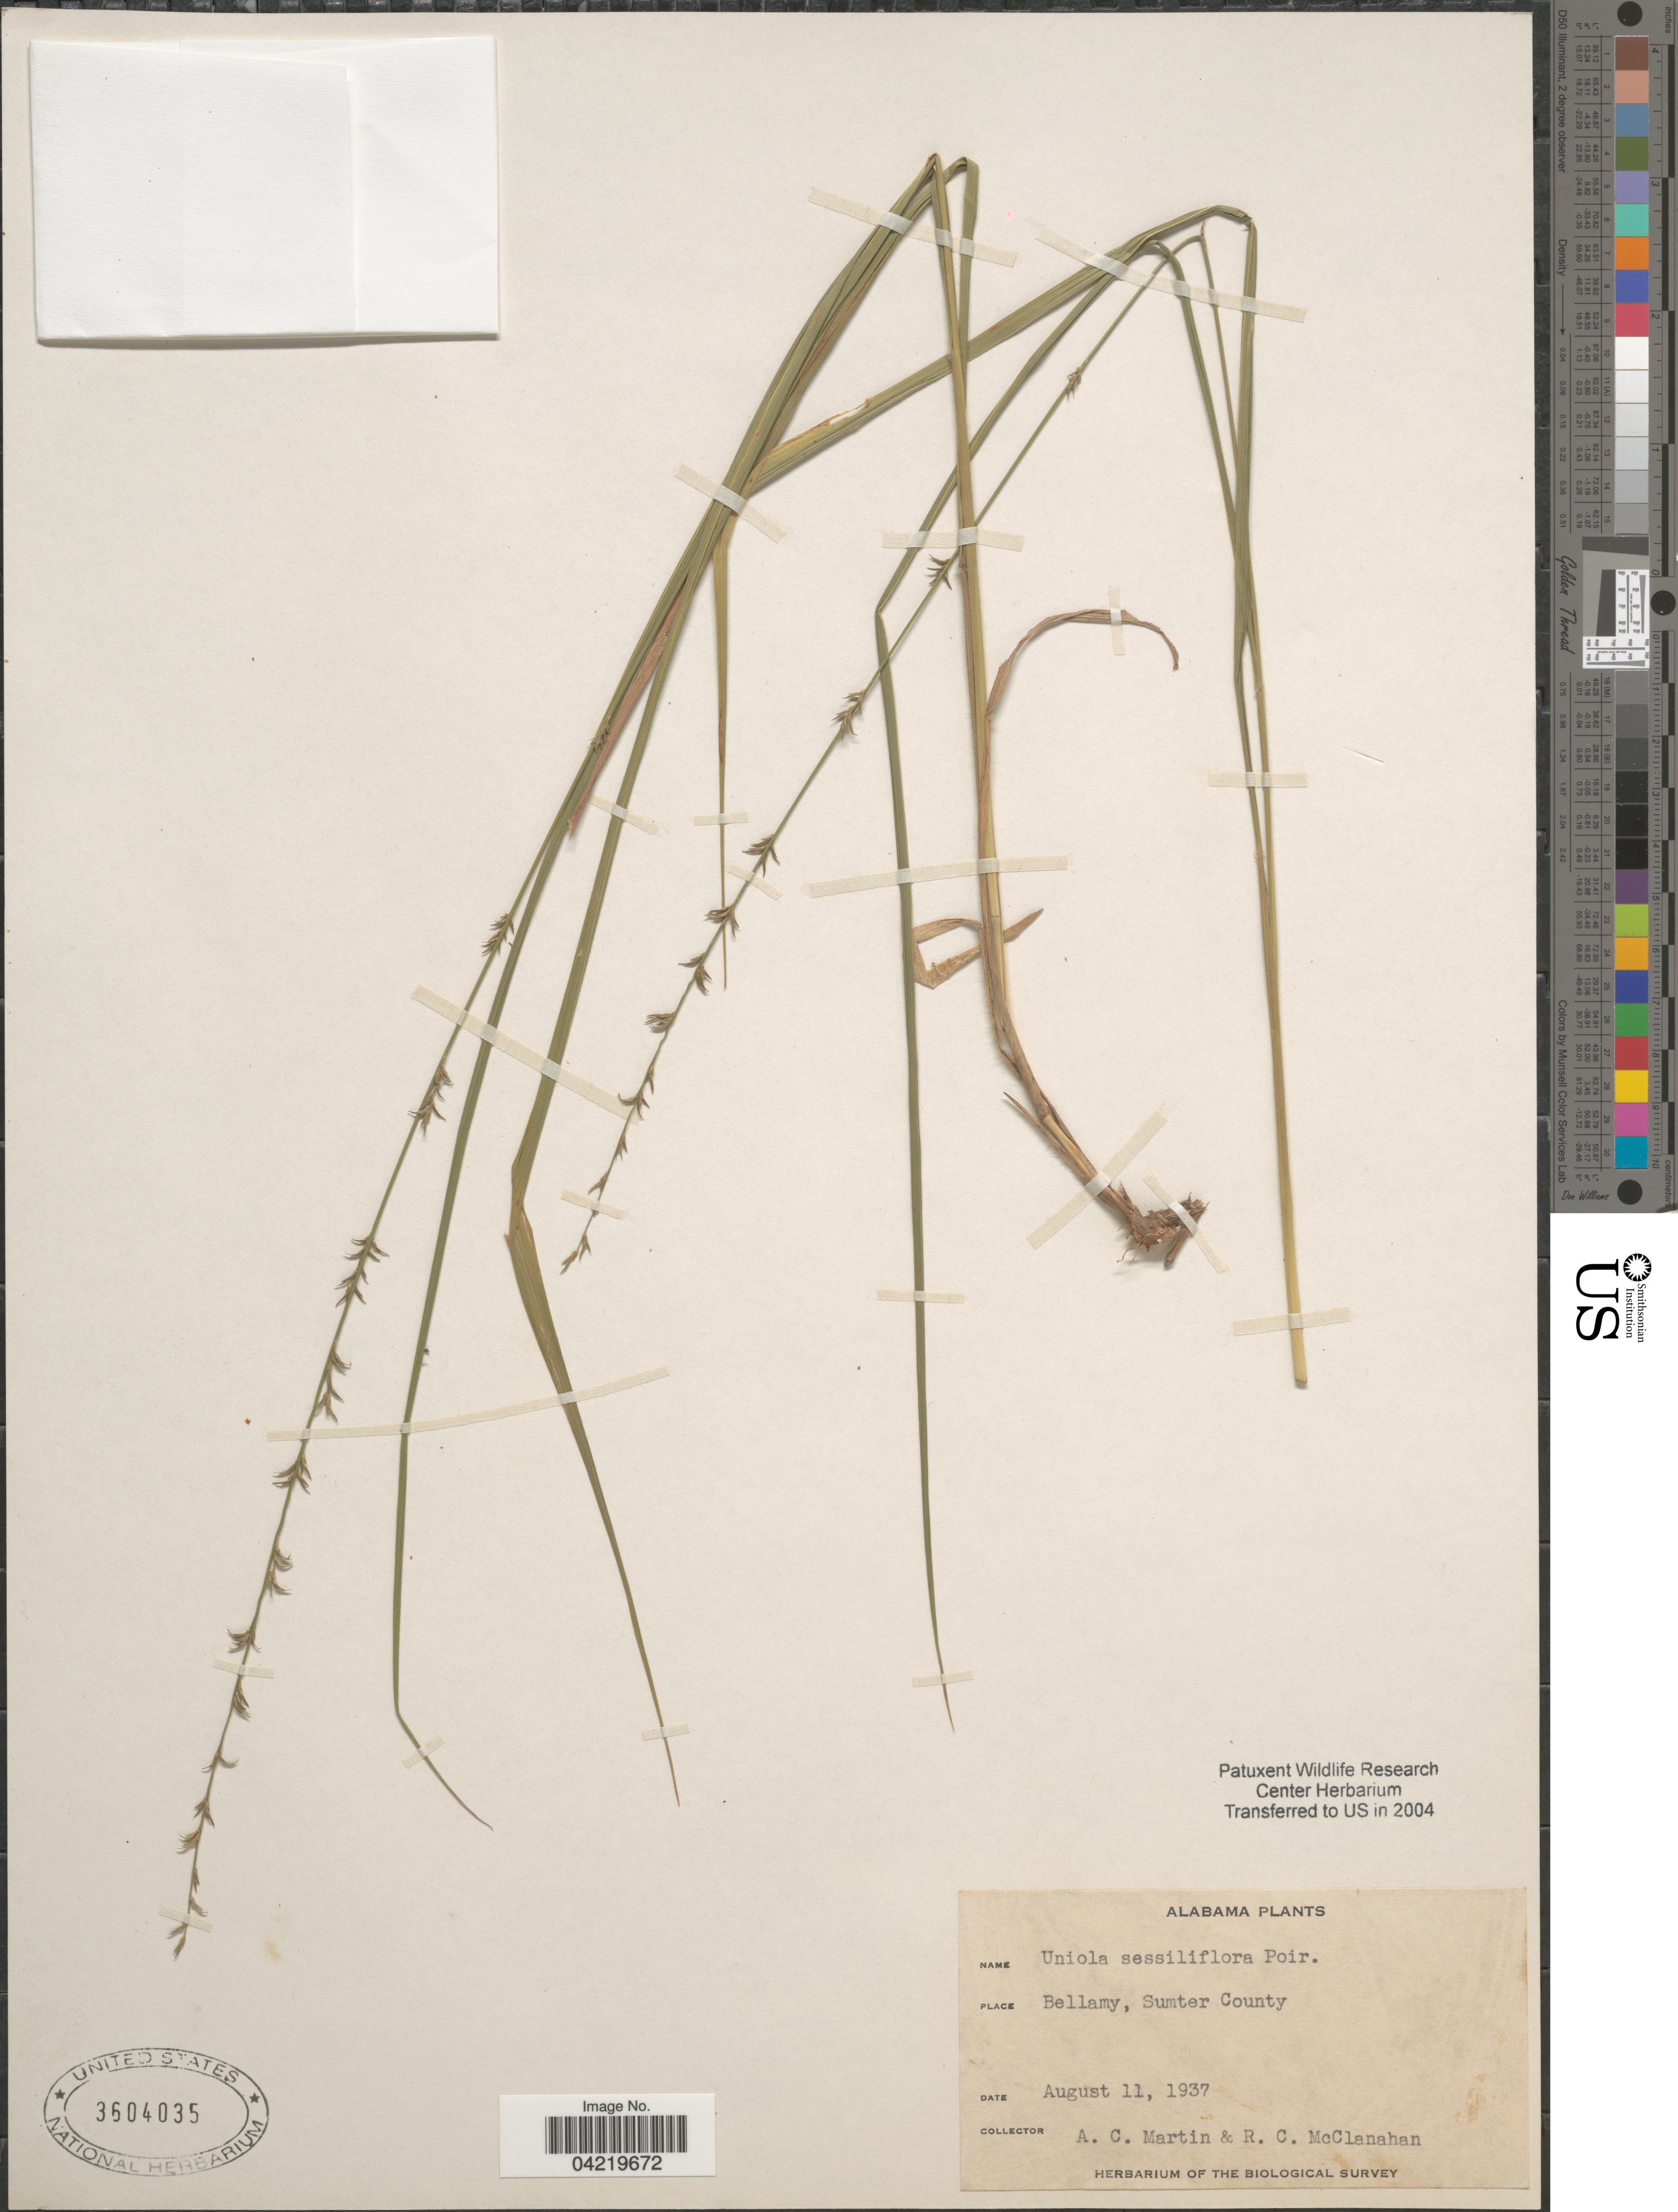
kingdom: Plantae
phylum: Tracheophyta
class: Liliopsida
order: Poales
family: Poaceae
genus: Chasmanthium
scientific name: Chasmanthium laxum subsp. sessiliflorum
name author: (L.) H.O. Yates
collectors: R. McClanahan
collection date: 1937-08-11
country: United States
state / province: Alabama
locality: Bellamy, Sumter County. The Biological Survey.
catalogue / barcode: US 3604035